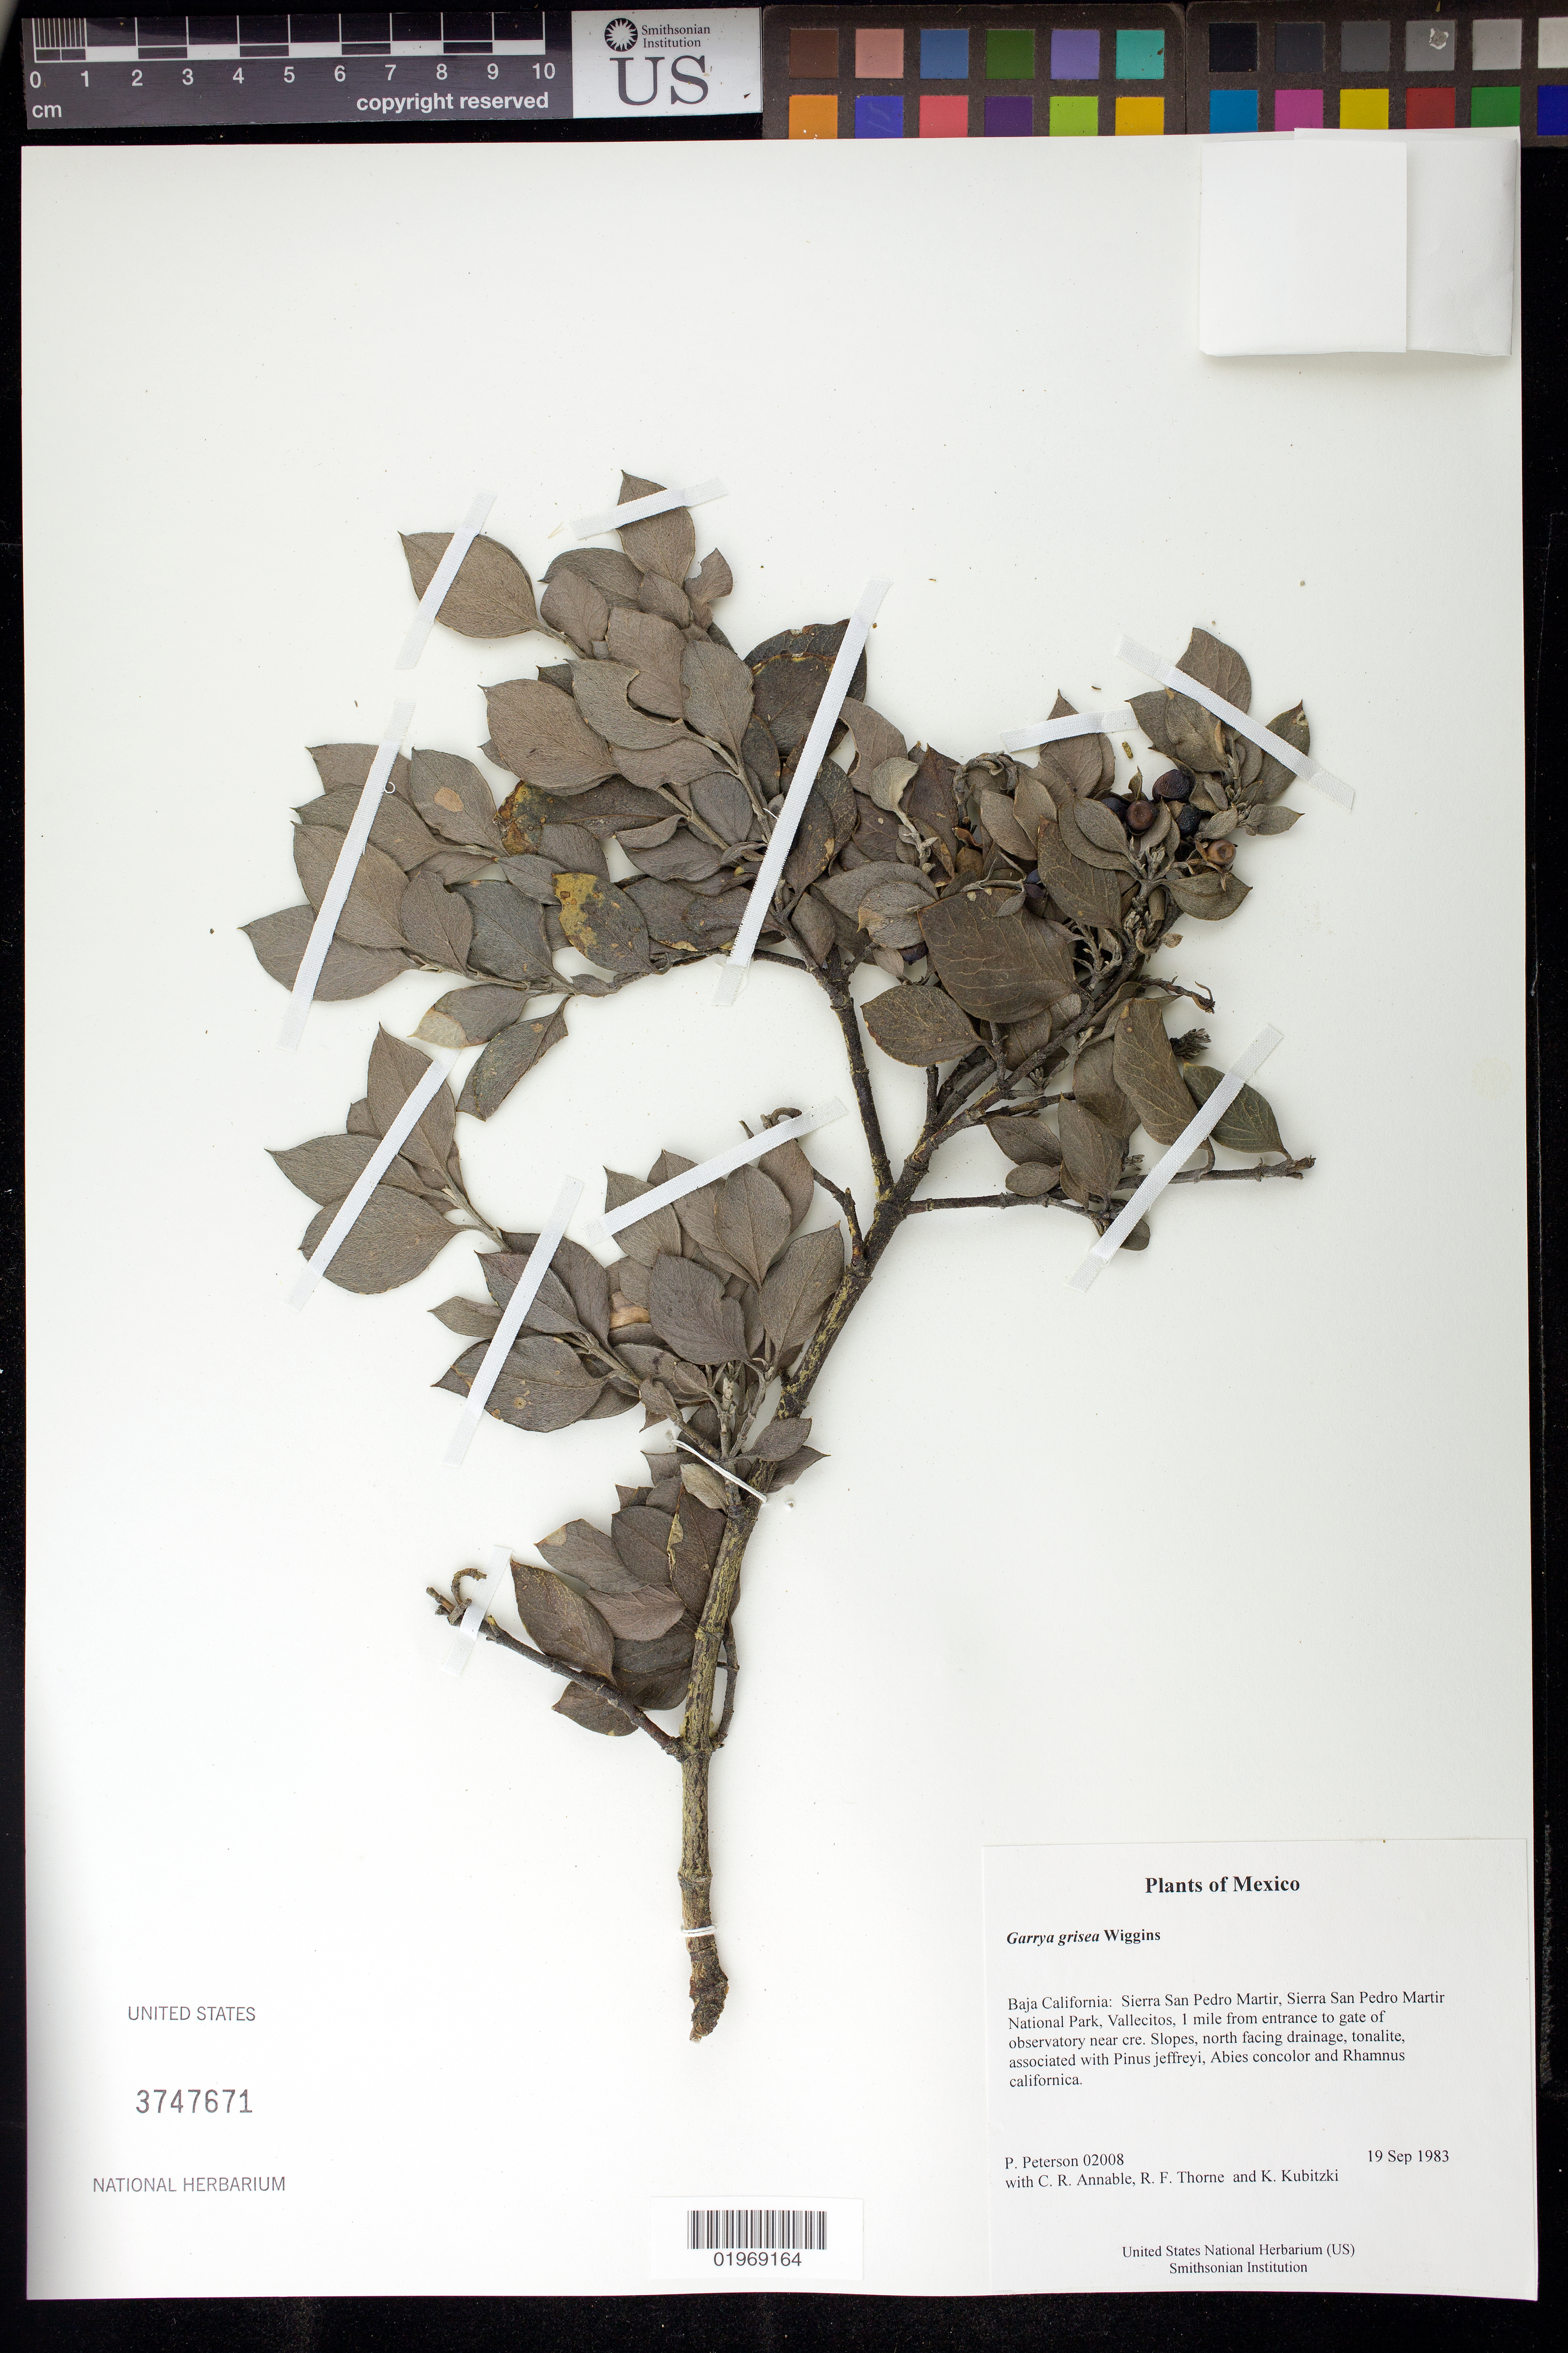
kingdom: Plantae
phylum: Tracheophyta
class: Magnoliopsida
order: Garryales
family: Garryaceae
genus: Garrya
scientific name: Garrya grisea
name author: Wiggins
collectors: P. M. Peterson, C. R. Annable, R. F. Thorne & K. Kubitzki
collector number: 02008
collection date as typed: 19 Sep 1983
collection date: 1983-09-19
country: Mexico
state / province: Baja California Norte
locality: Sierra San Pedro Martir, Sierra San Pedro Martir National Park, Vallecitos, 1 mile from entrance to gate of observatory near cre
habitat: Slopes, north facing drainage, tonalite, associated with Pinus jeffreyi, Abies concolor and Rhamnus californica.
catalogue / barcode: US 3747671